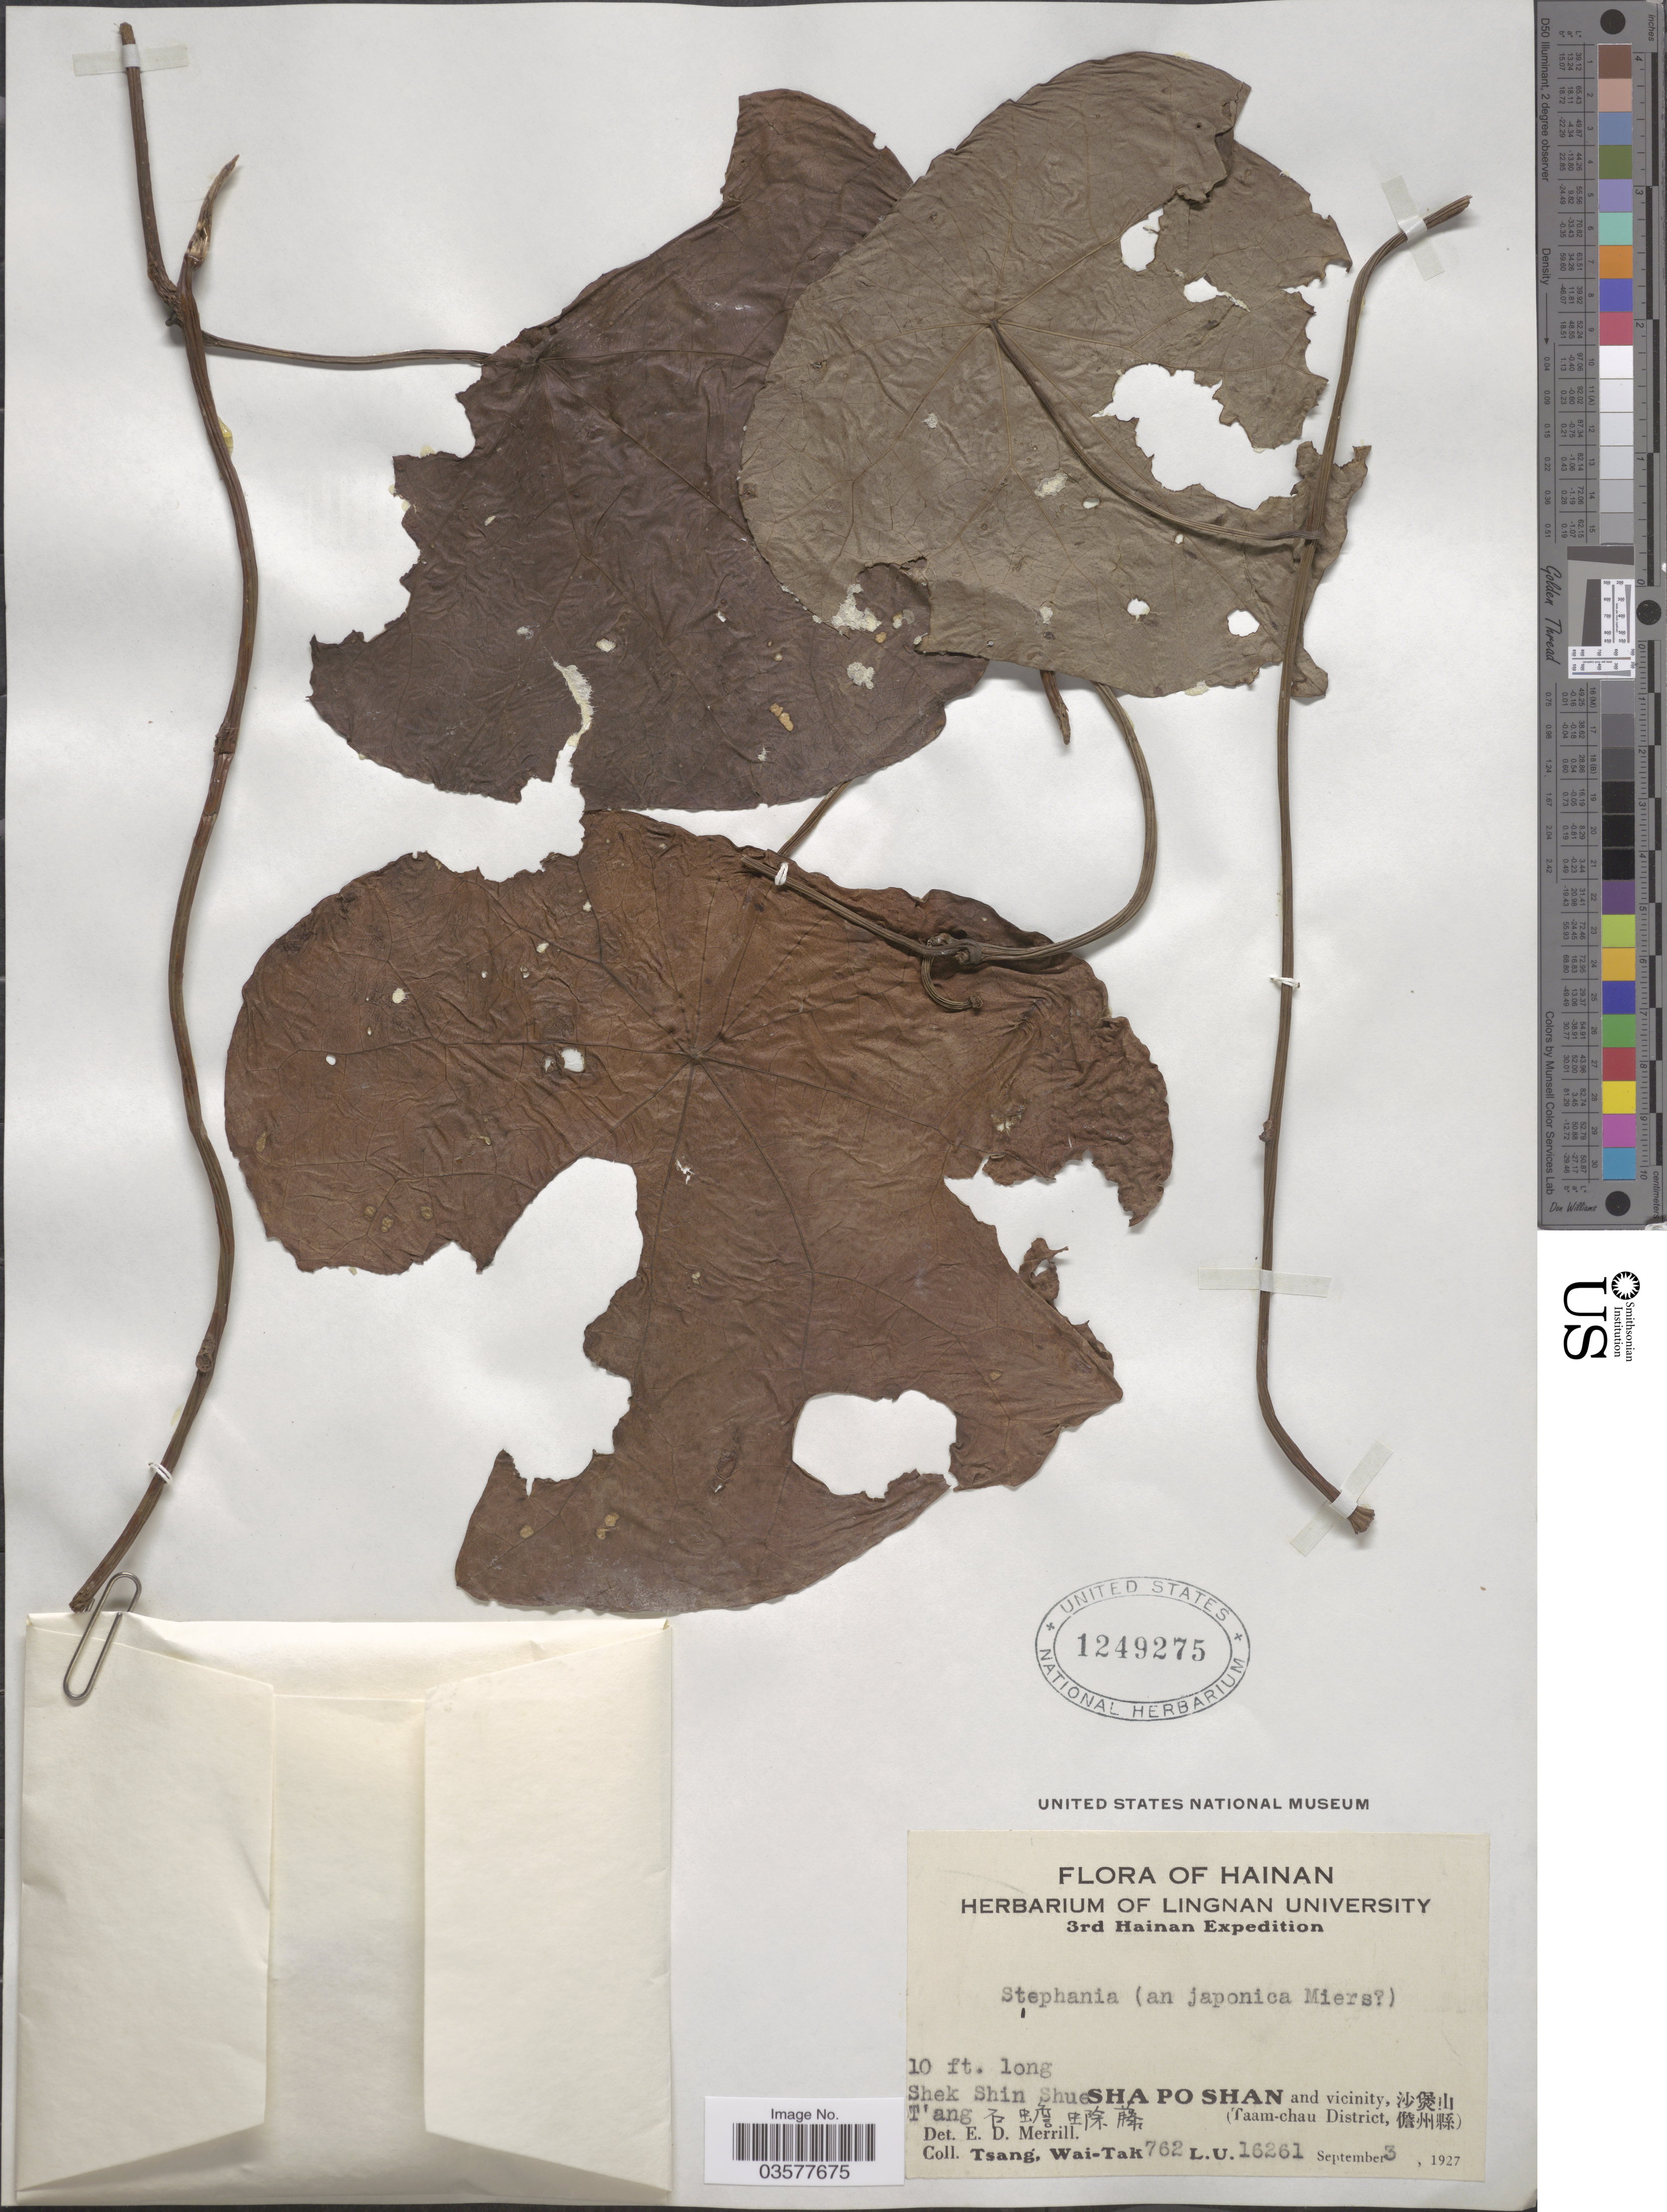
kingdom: Plantae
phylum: Tracheophyta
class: Magnoliopsida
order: Ranunculales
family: Menispermaceae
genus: Stephania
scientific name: Stephania japonica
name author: (Thunb.) Miers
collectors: W. T. Tsang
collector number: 762L.U.16261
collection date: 1927-09-03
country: China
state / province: Hainan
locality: Shek Shin Shue T'ang. Sha Po Shan and vicinity, (Taam-chau District)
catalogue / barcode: US 1249275